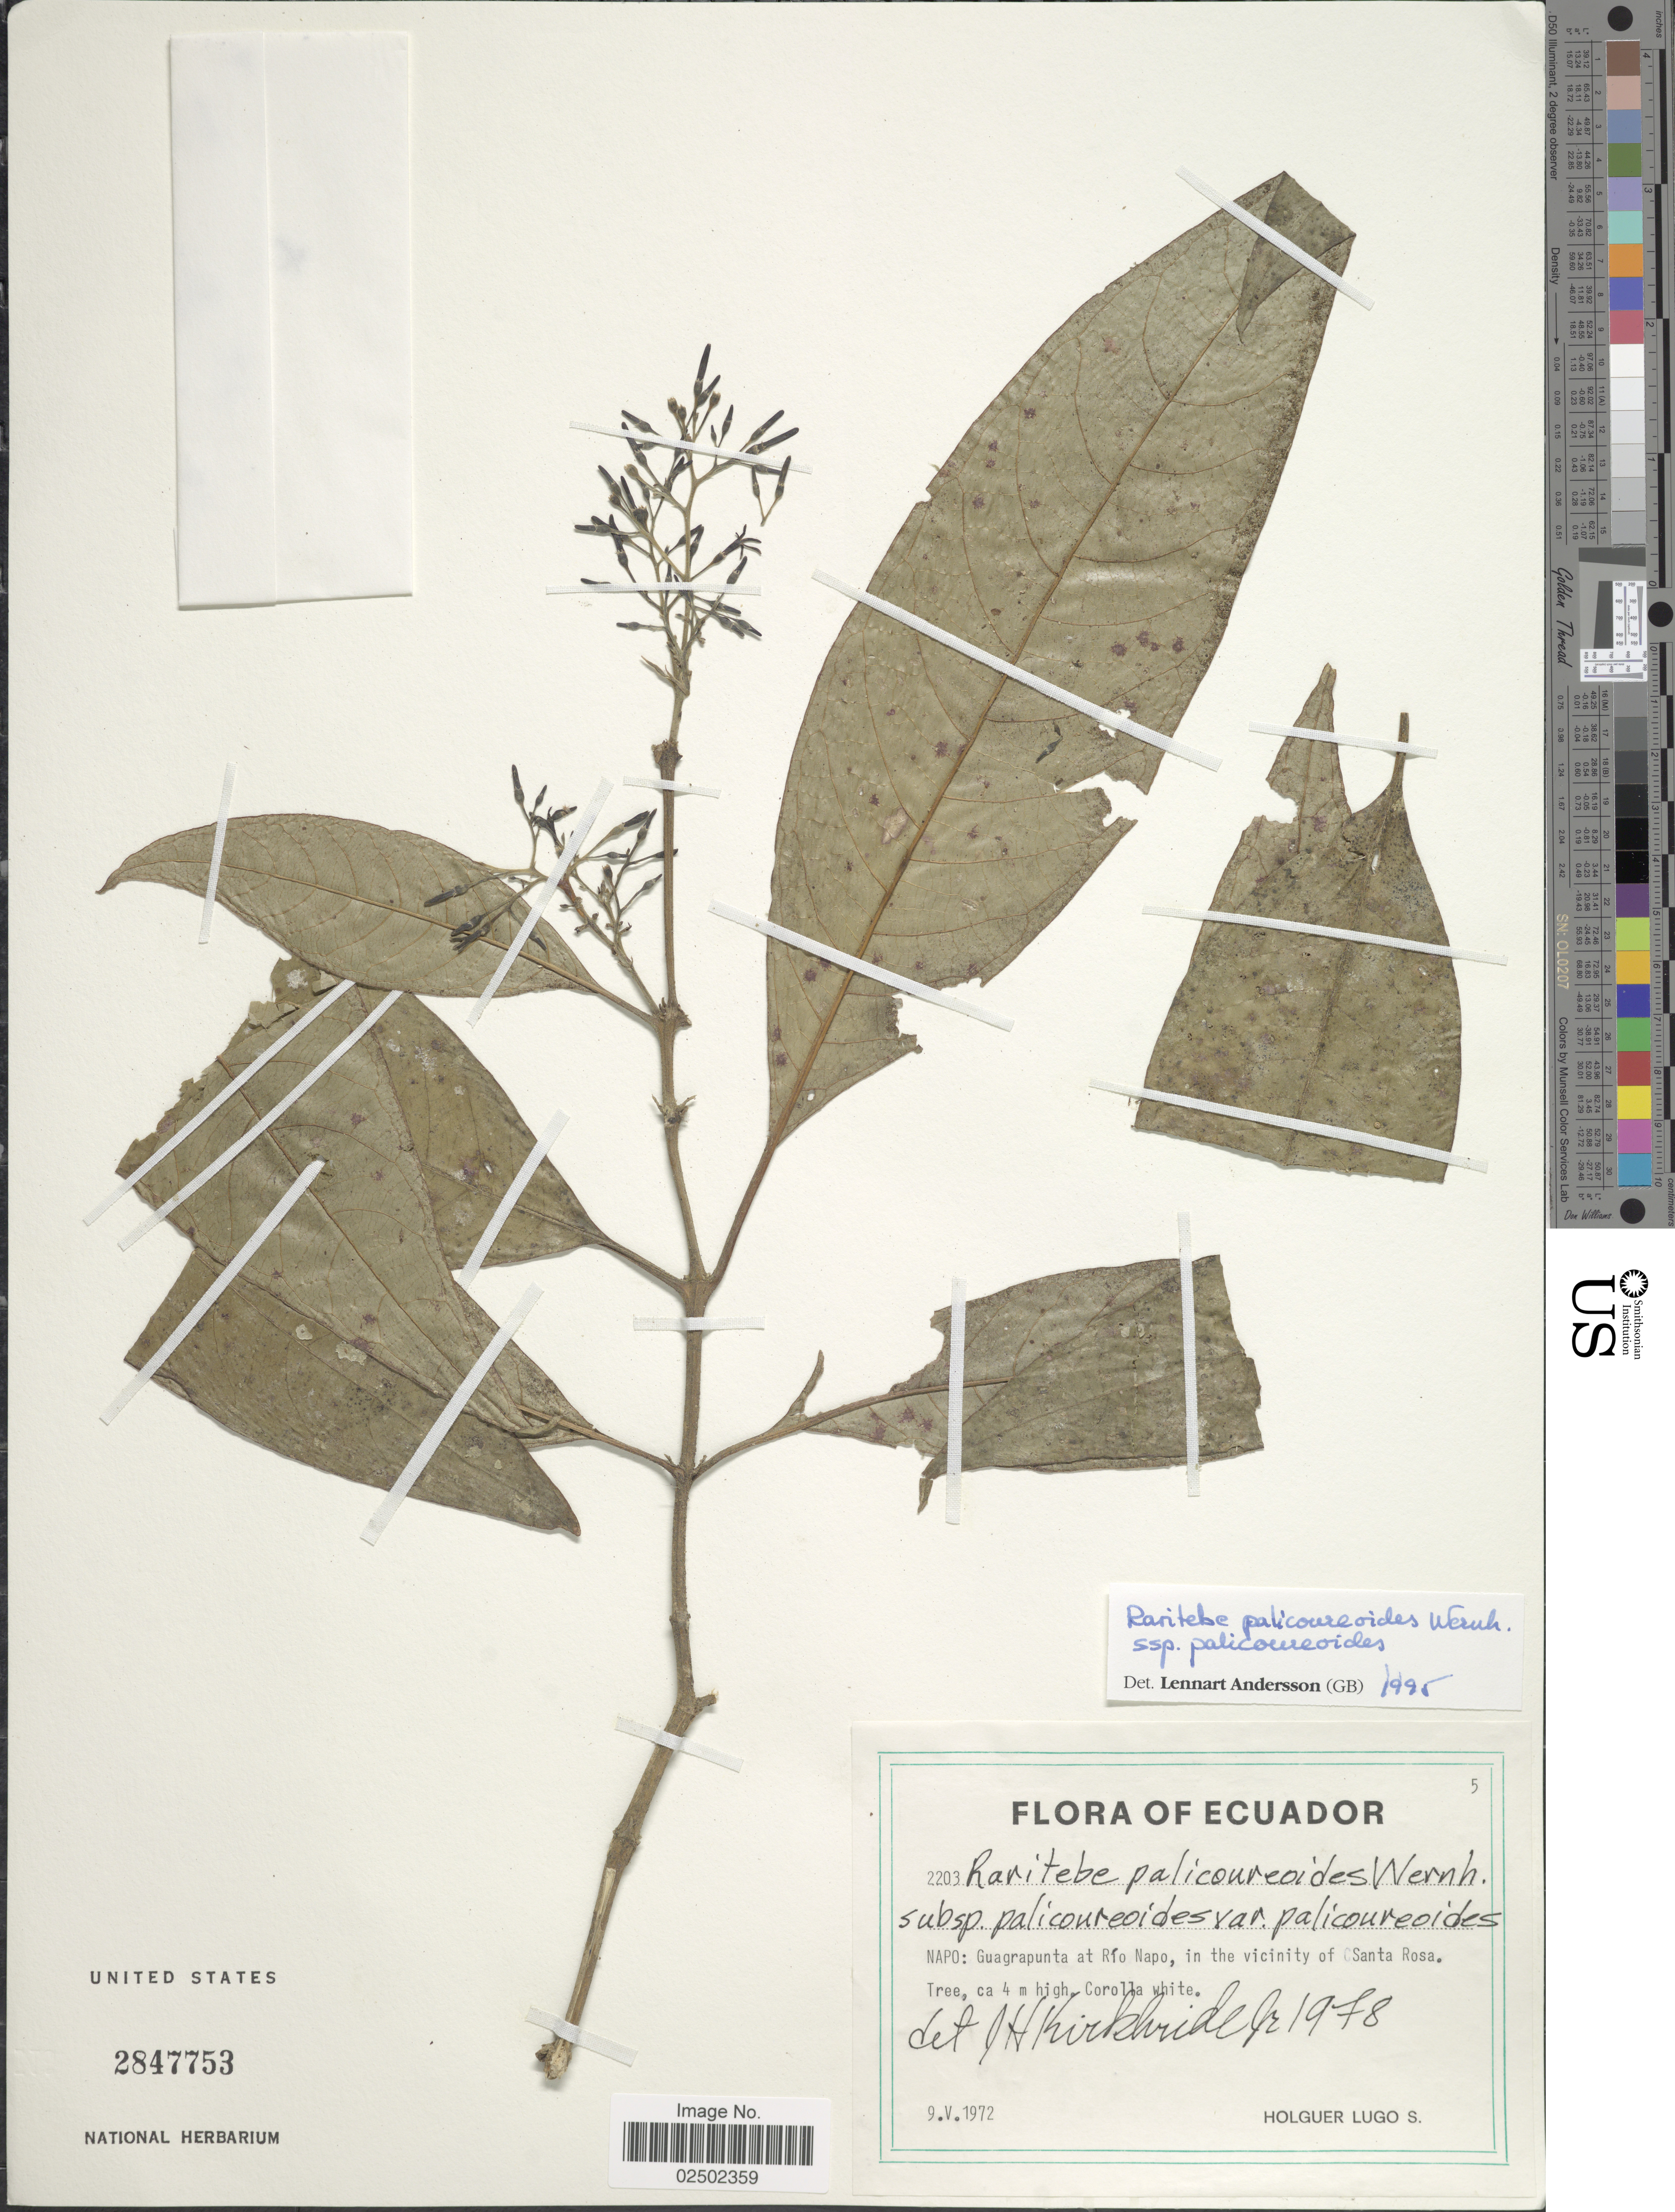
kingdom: Plantae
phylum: Tracheophyta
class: Magnoliopsida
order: Gentianales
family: Rubiaceae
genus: Raritebe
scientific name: Raritebe palicoureoides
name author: Wernham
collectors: H. Lugo S.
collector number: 2203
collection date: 1972-05-09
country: Ecuador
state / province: Napo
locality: Guagrapunta at Rio Napo, in the vicinity of Santa Rosa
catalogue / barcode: US 2847753